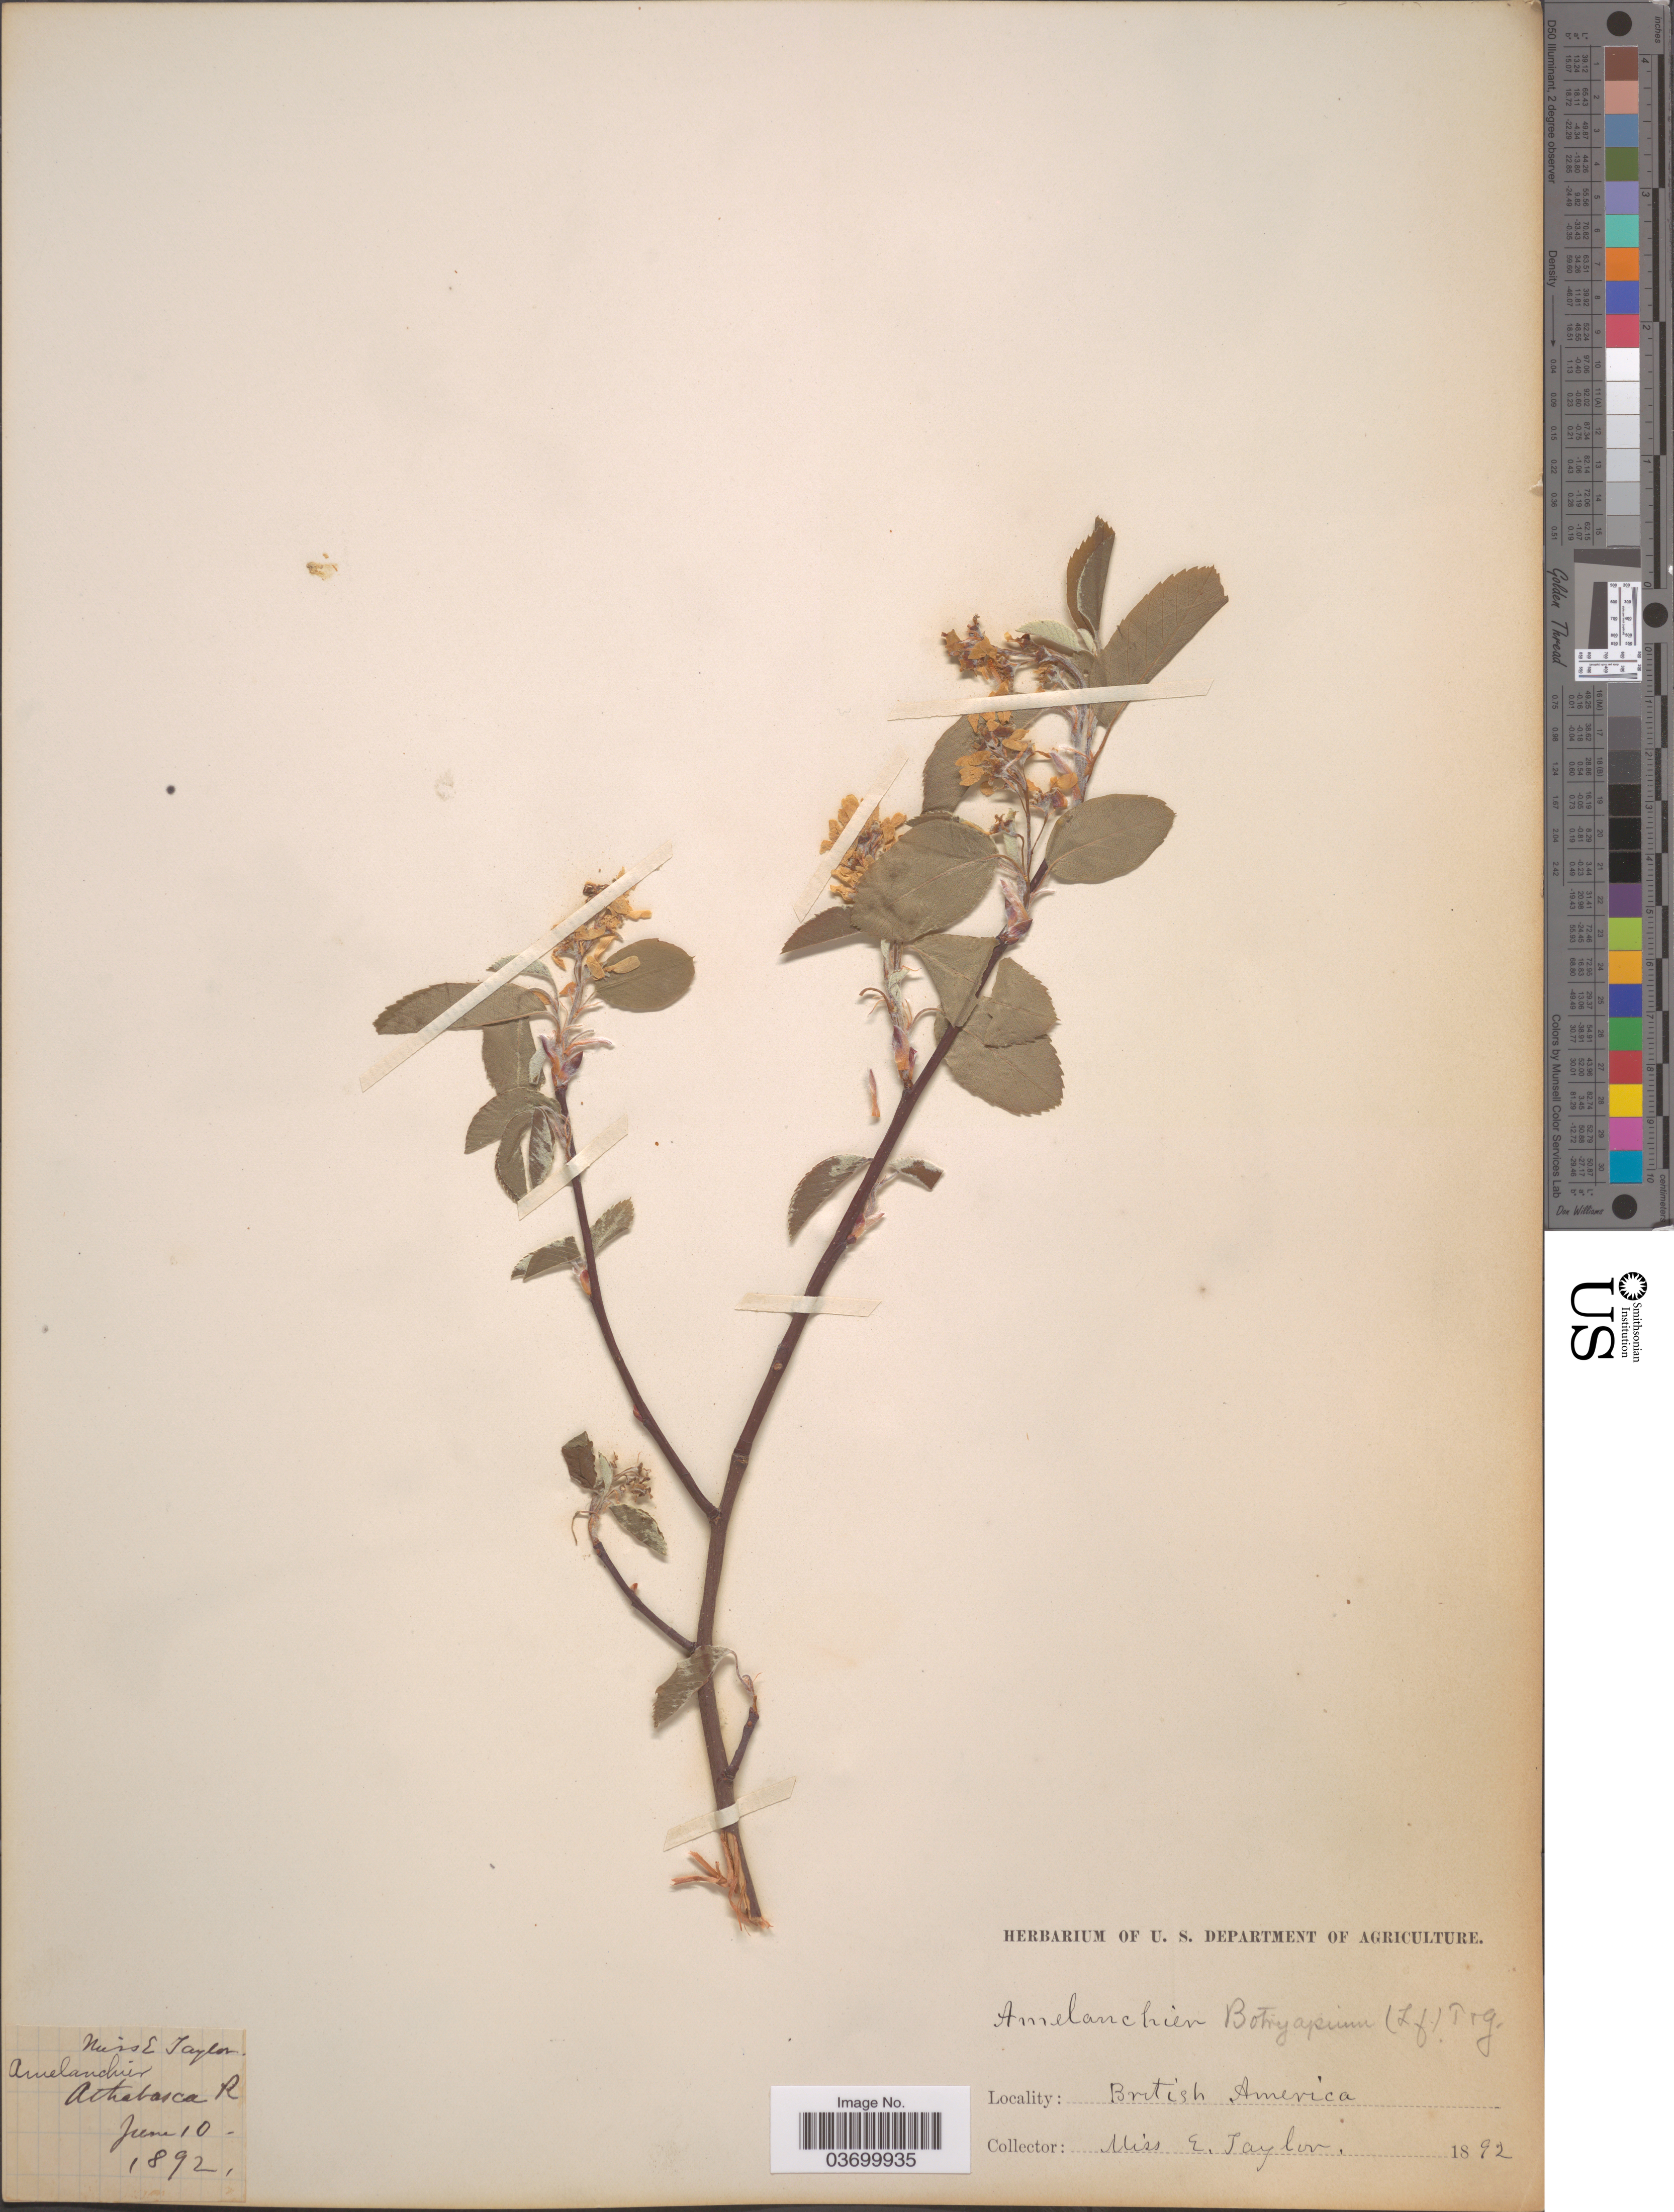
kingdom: Plantae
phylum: Tracheophyta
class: Magnoliopsida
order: Rosales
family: Rosaceae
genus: Amelanchier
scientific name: Amelanchier alnifolia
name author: (Nutt.) Nutt. ex M. Roem.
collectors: E. Taylor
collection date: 1892-06-10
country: Canada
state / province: Alberta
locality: British America. Athabasca R.